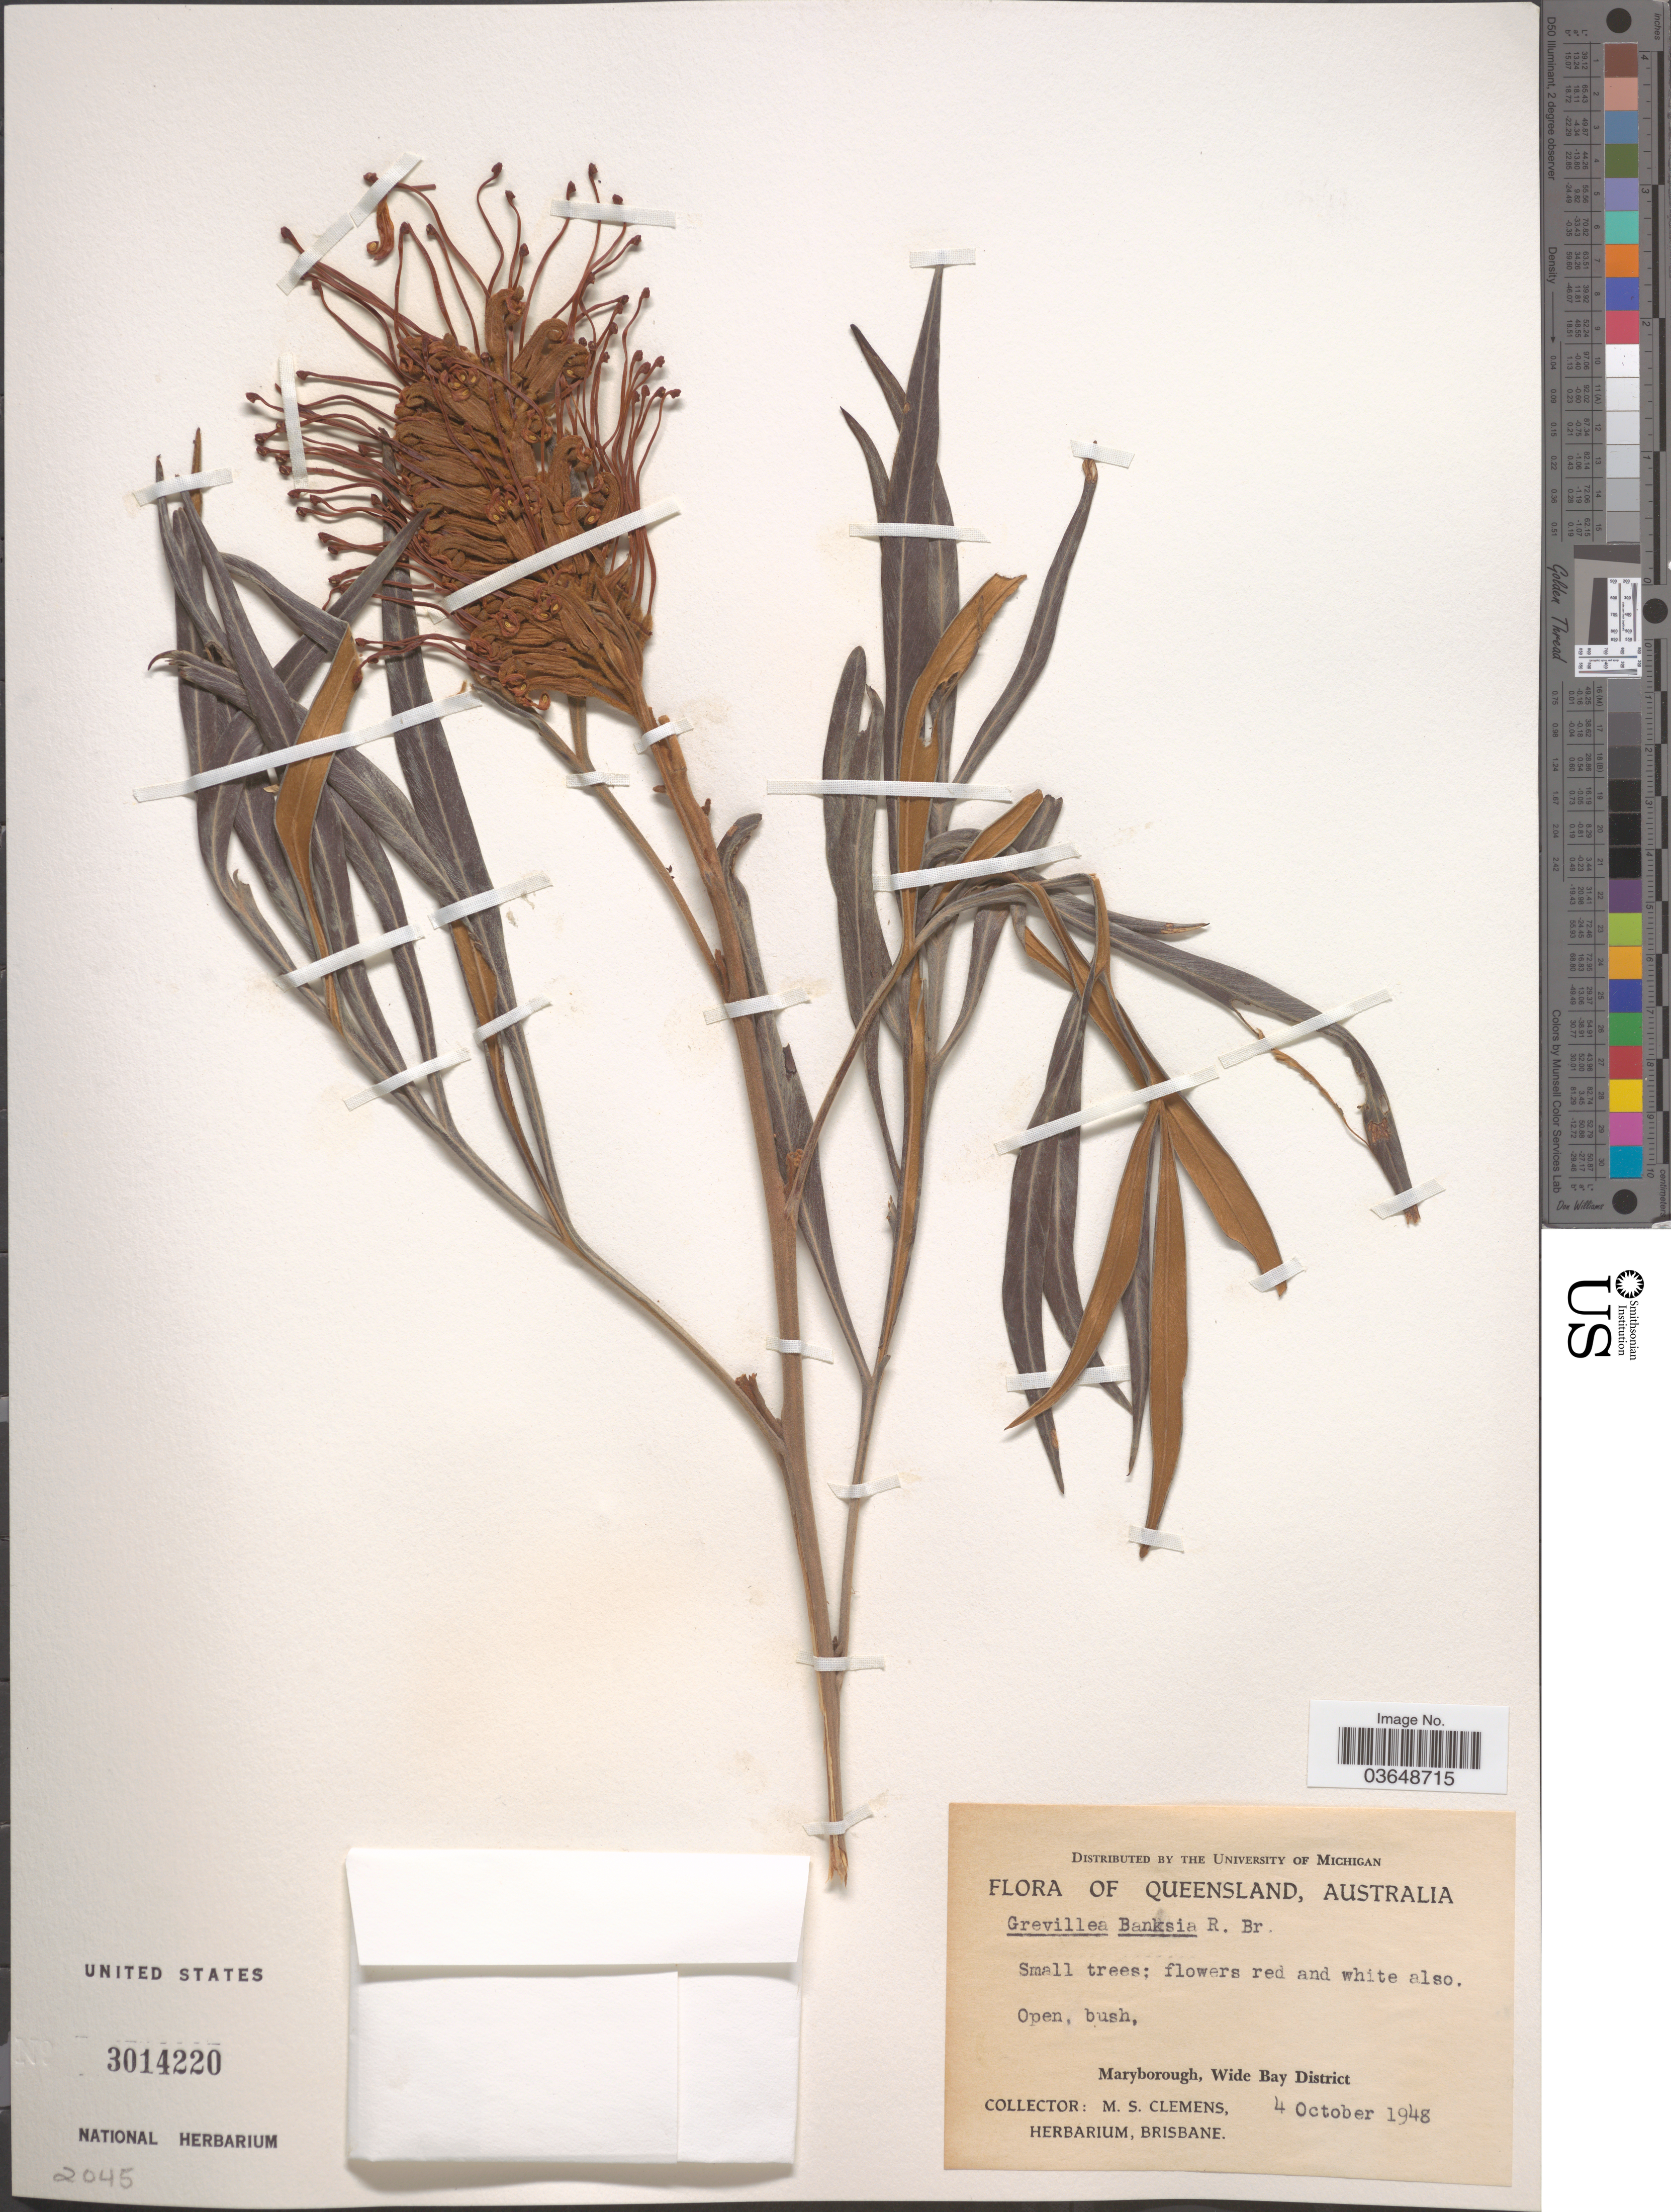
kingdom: Plantae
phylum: Tracheophyta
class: Magnoliopsida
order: Proteales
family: Proteaceae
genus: Grevillea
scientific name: Grevillea banksii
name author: R. Br.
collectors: M. S. Clemens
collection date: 1948-10-04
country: Australia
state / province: Queensland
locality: Maryborough, Wide Bay District.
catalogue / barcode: US 3014220